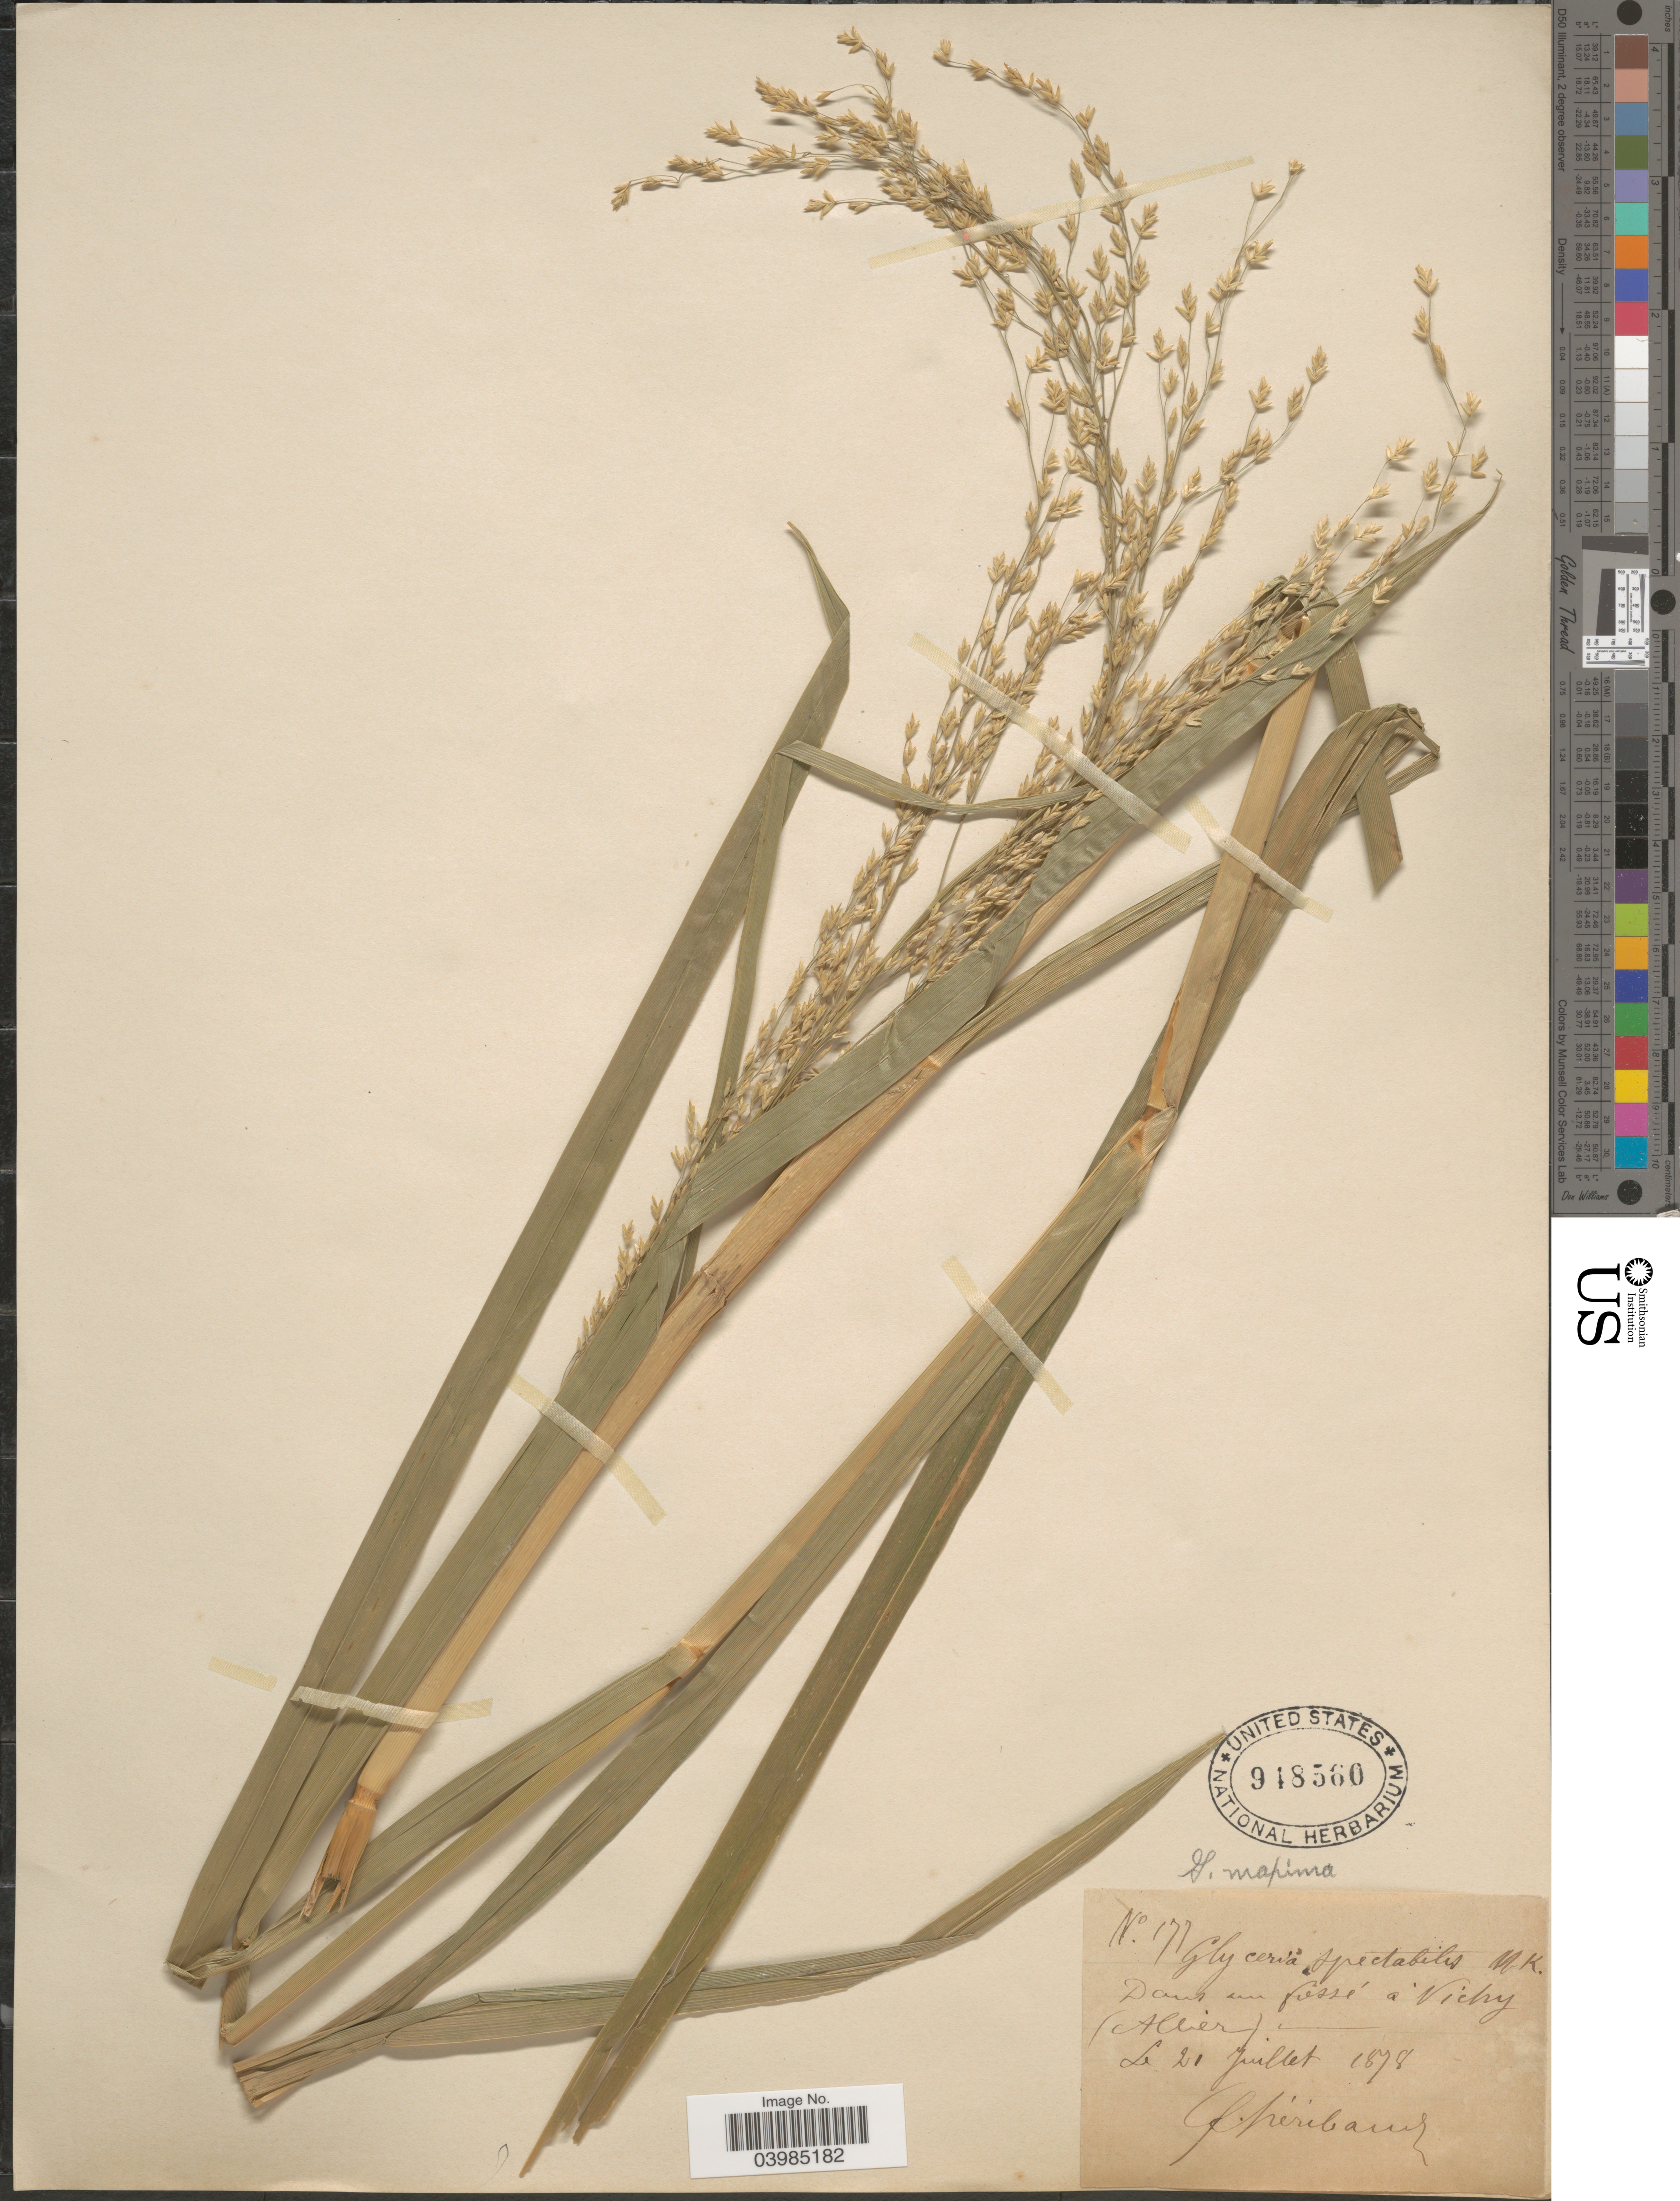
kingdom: Plantae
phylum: Tracheophyta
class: Liliopsida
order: Poales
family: Poaceae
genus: Glyceria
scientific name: Glyceria maxima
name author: (Hartm.) Holmb.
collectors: Heribaud, J.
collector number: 177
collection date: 1878-07-21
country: France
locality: Dans au fossé a Vichy (Allier).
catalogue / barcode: US 948560